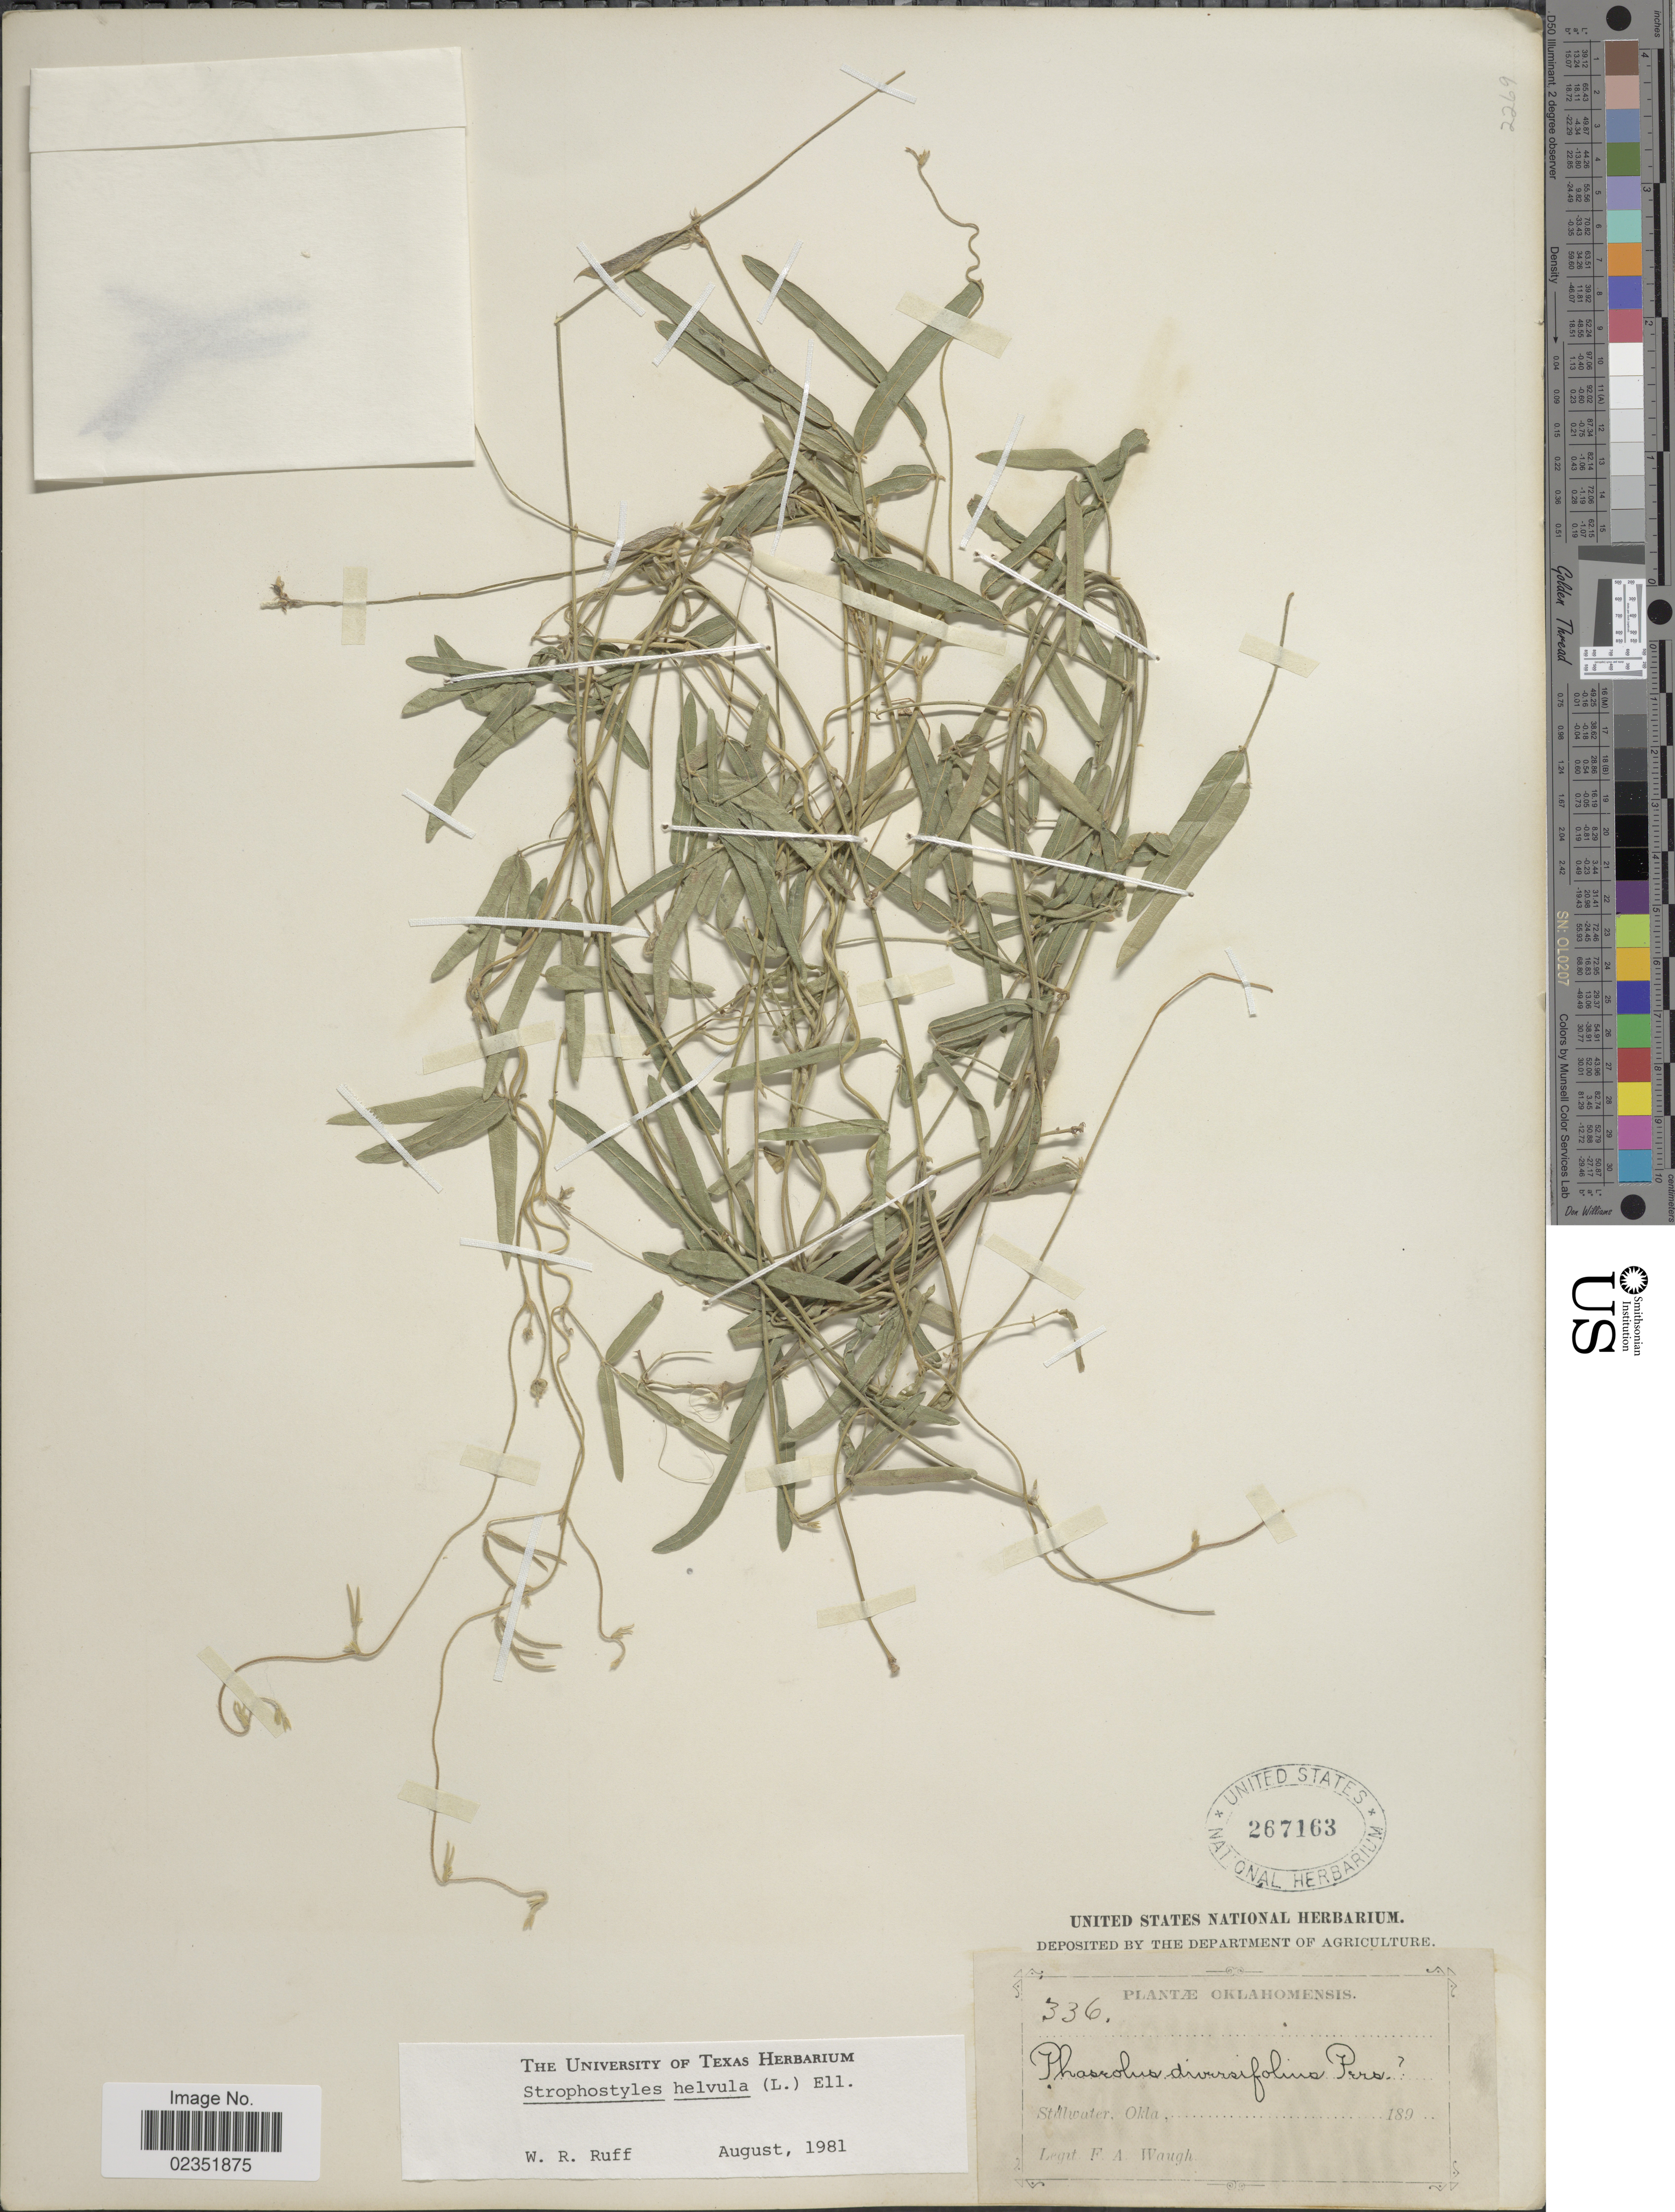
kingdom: Plantae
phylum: Tracheophyta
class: Magnoliopsida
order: Fabales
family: Fabaceae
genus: Strophostyles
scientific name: Strophostyles helvola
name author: (L.) Elliott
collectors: F. Waugh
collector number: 336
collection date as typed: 189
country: United States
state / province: Oklahoma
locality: Stillwater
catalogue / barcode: US 267163